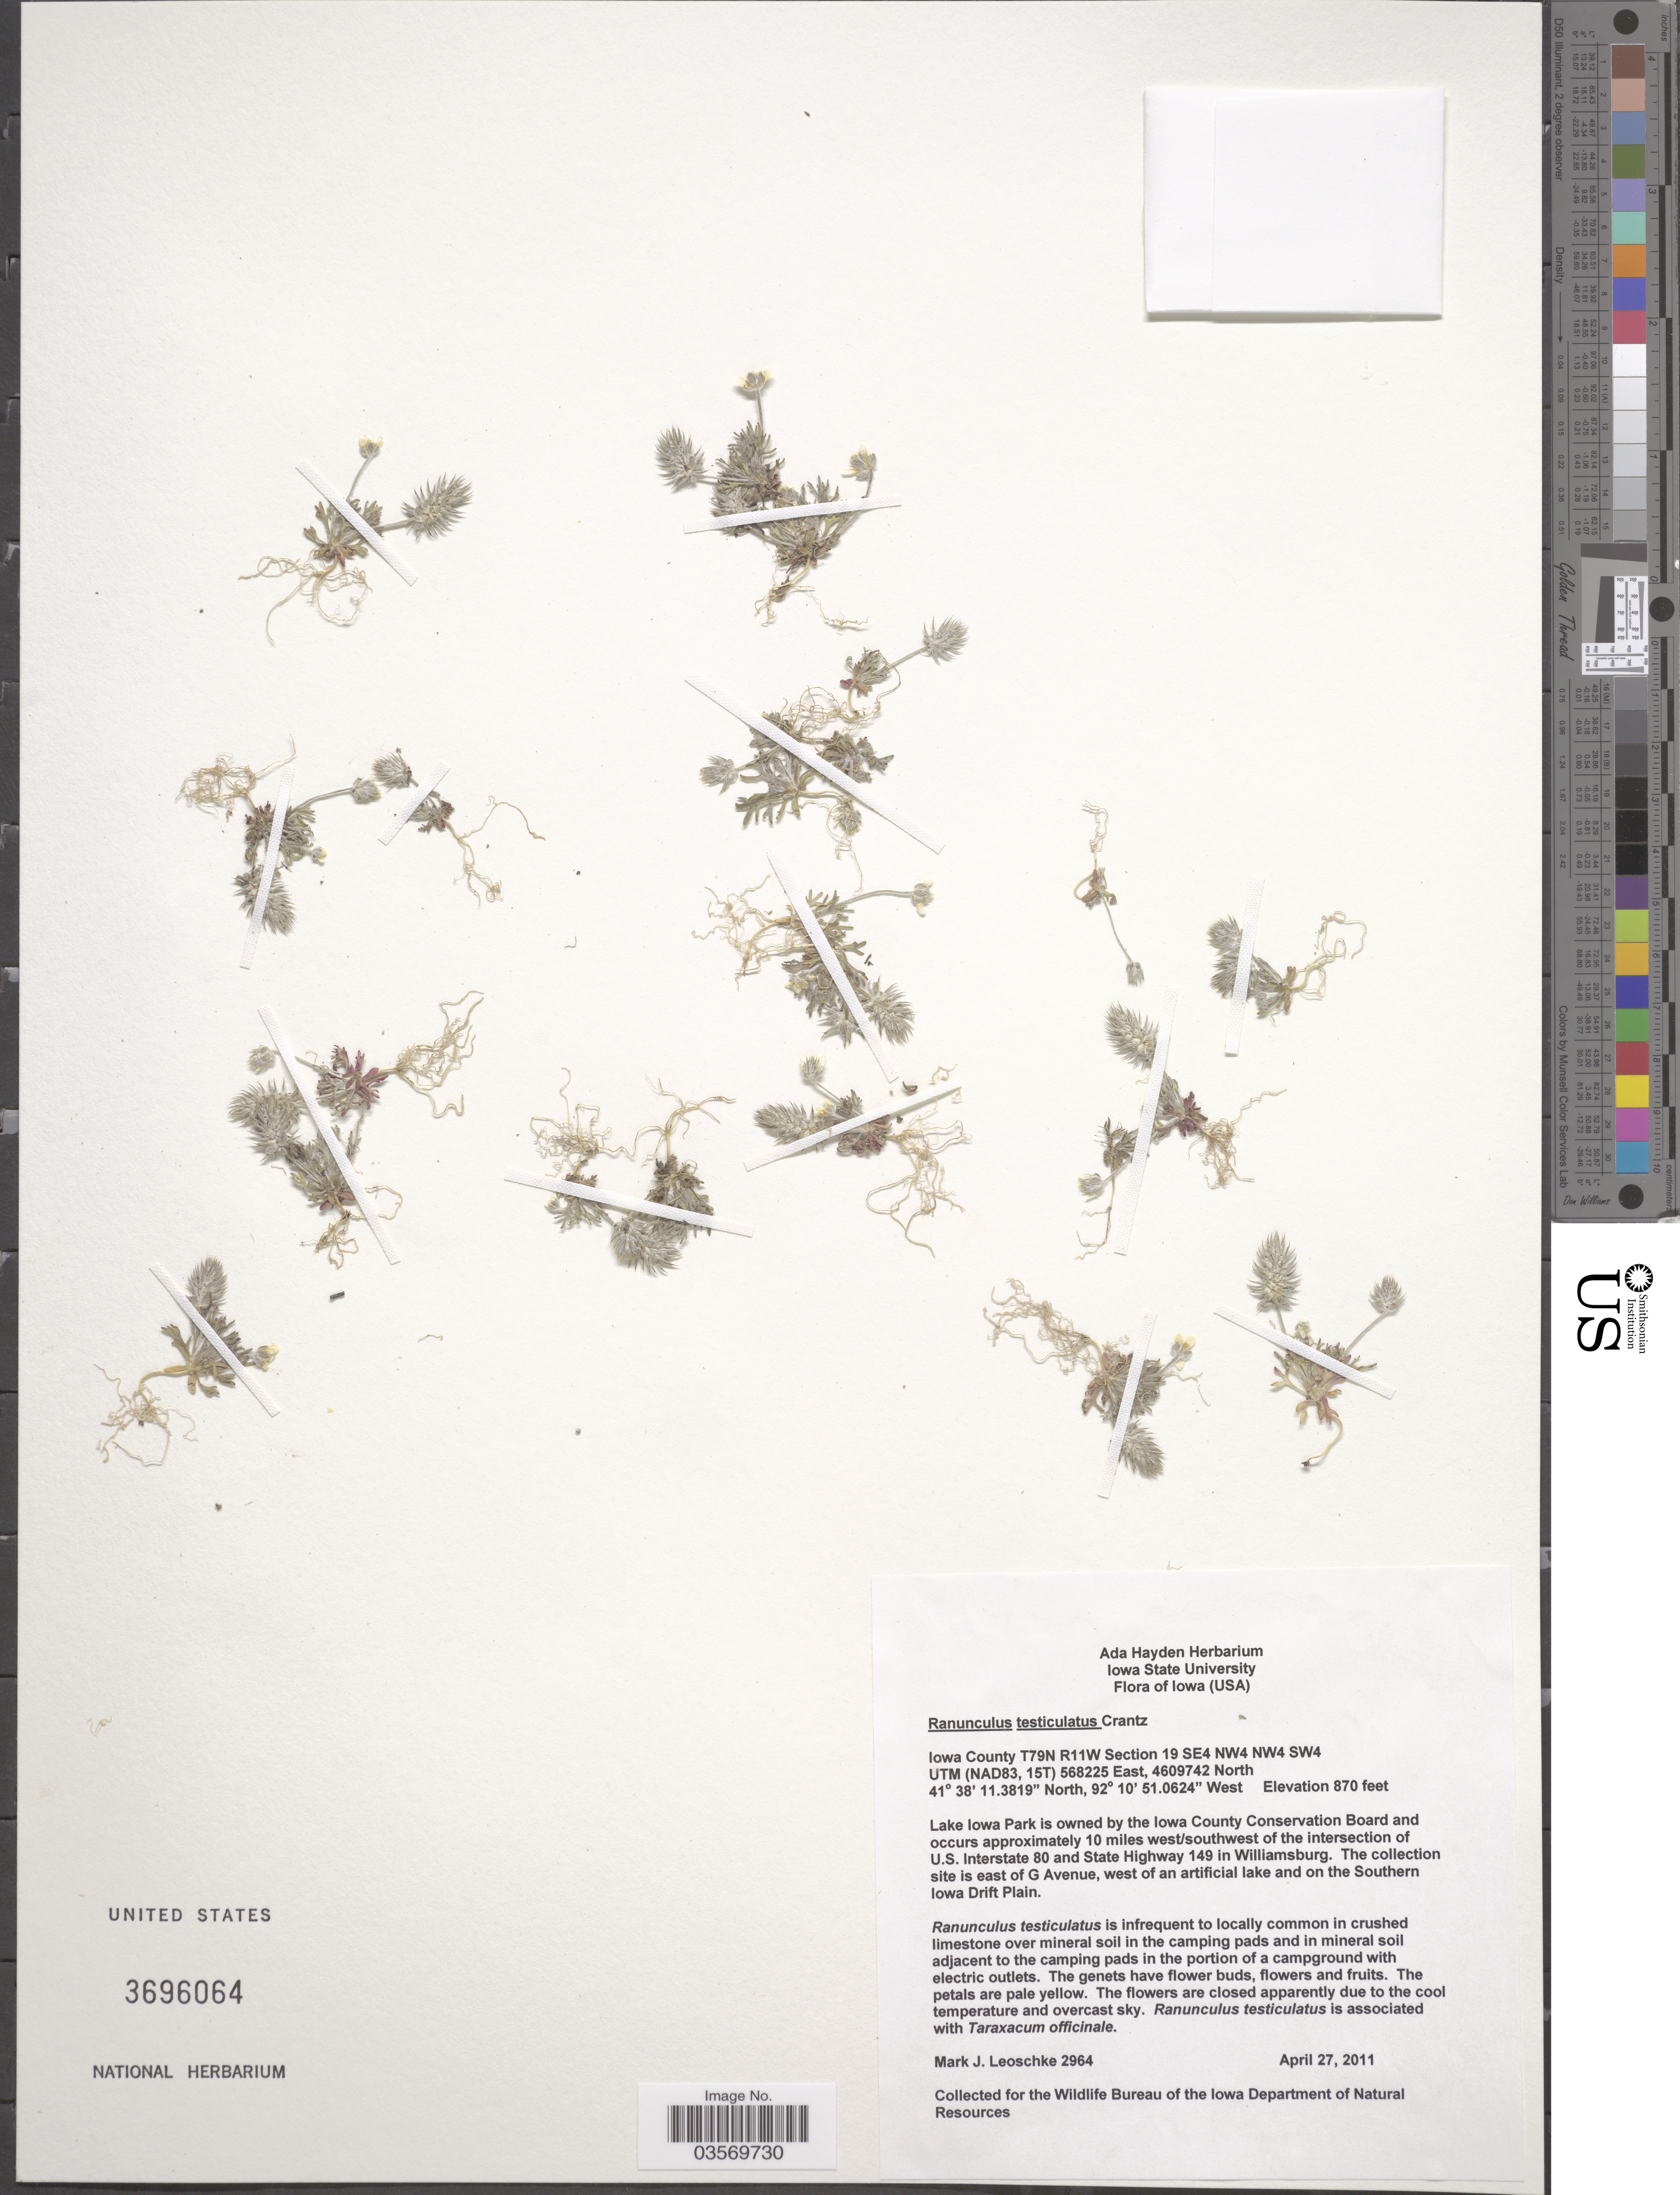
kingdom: Plantae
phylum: Tracheophyta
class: Magnoliopsida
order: Ranunculales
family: Ranunculaceae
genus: Ranunculus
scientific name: Ranunculus testiculatus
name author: Crantz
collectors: M. J. Leoschke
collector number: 2964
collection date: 2011-04-27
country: United States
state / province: Iowa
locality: Iowa County T79N R11W Section 19 SE4 NW4 NW4 SW4 UTM (NAD83, 15T) 568225 East, 4609742 North. Lake Iowa Park is owned by the Iowa County Conservation Board and occurs approximately 10 miles west/southwest of the intersection of U.S. Interstate 80 and State Highway 149 in Williamsburg. The collection site is east of G Avenue, west of an artificial lake and on the Southern Iowa Drift Plain.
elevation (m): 265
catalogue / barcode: US 3696064